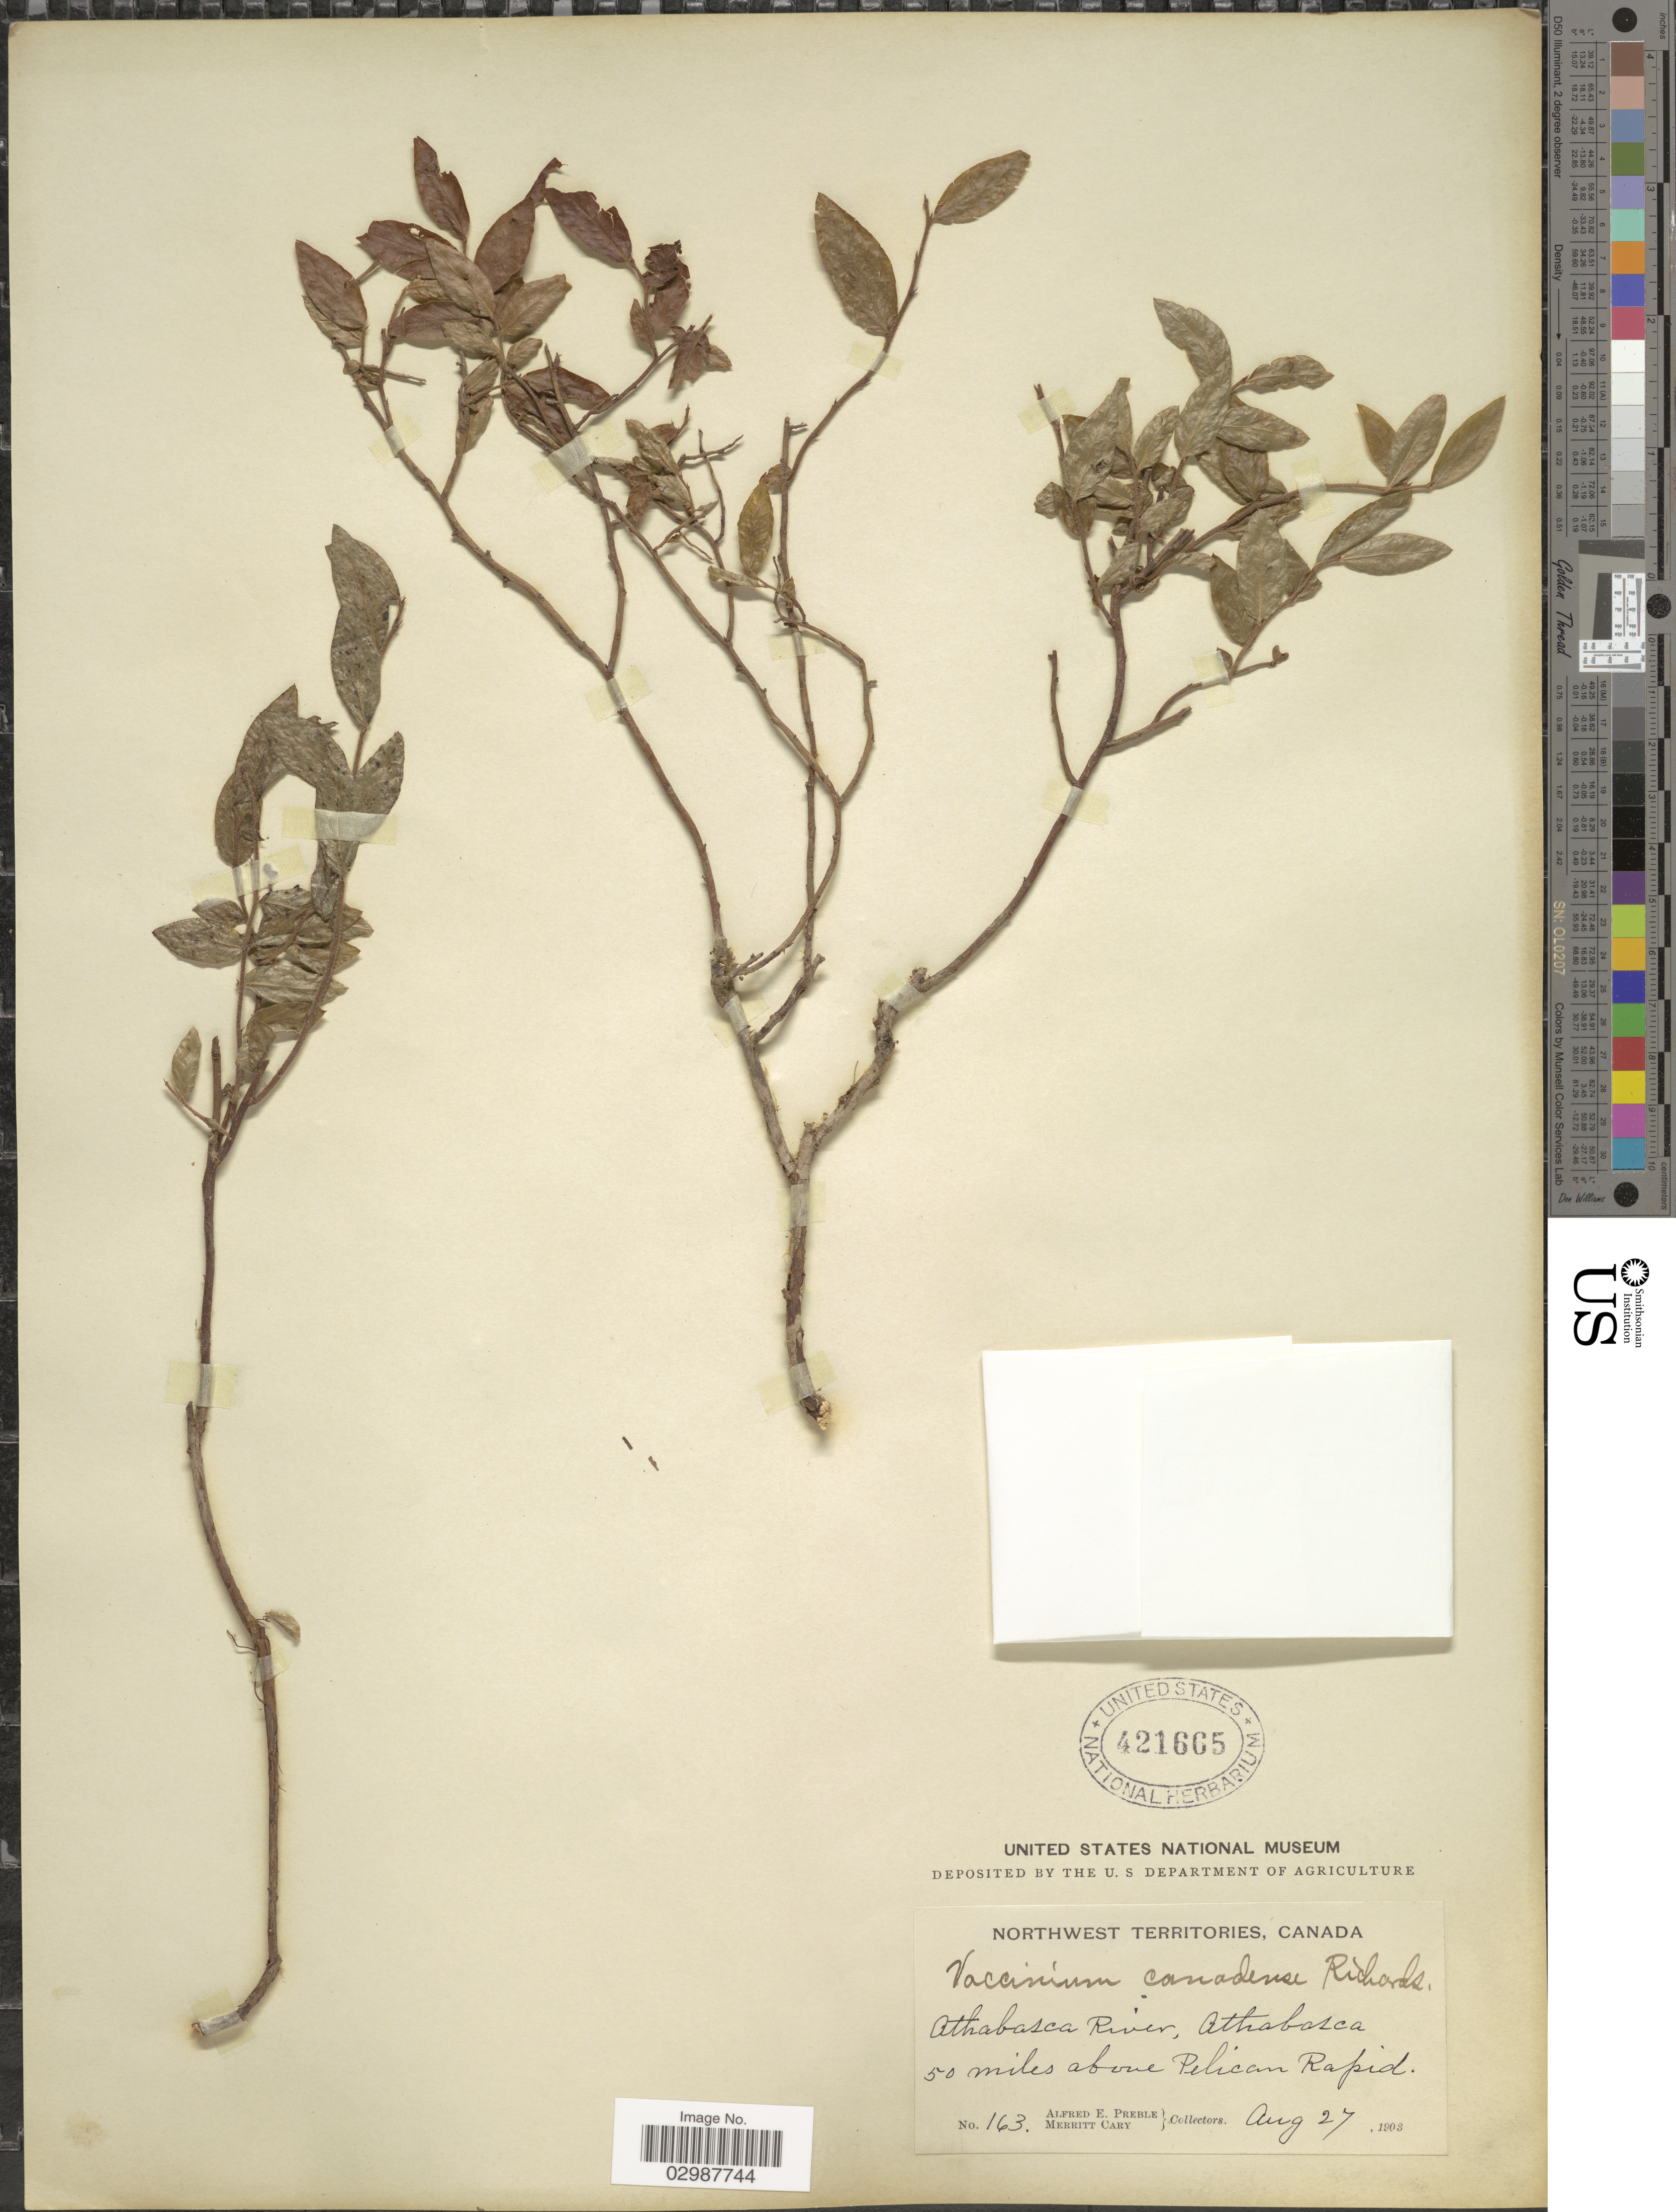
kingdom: Plantae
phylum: Tracheophyta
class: Magnoliopsida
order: Ericales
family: Ericaceae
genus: Vaccinium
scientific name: Vaccinium canadense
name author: Kalm ex Richardson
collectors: A. Preble & M. Cary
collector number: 163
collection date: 1903-08-27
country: Canada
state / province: Northwest Territories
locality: Athabasca River, Athabasca 50 miles above Pelican Rapid.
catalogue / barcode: US 421665